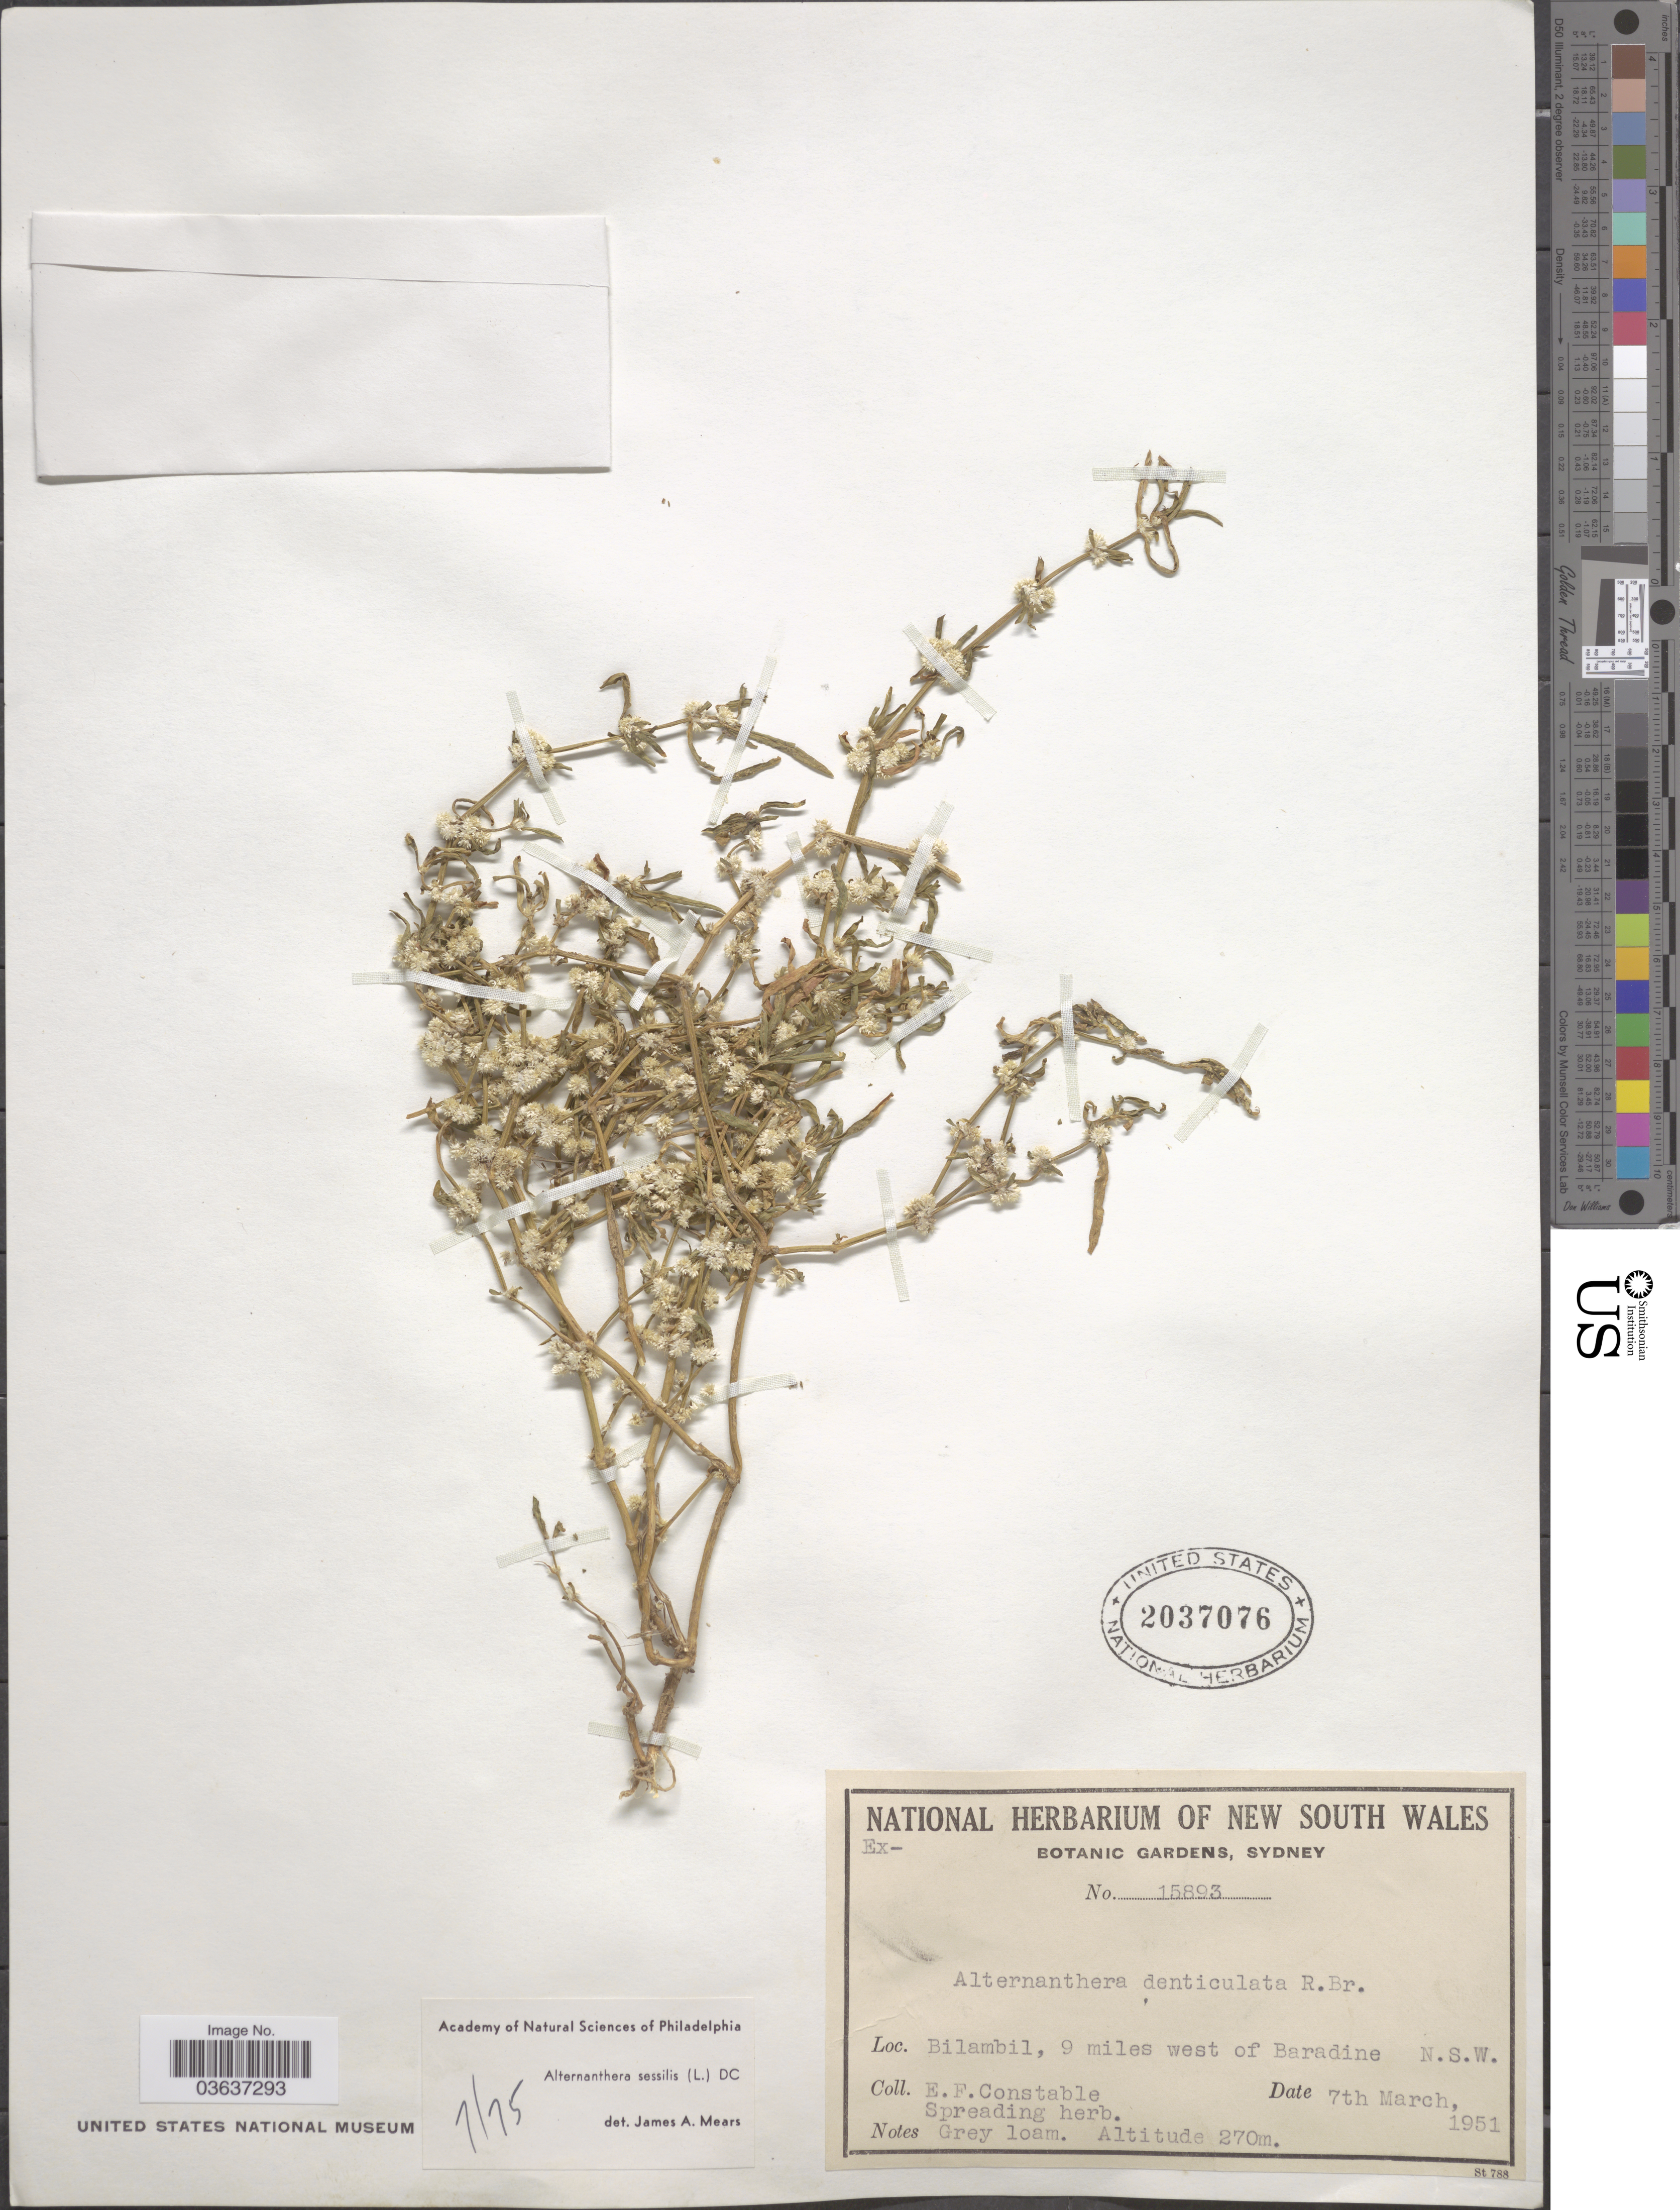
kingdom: Plantae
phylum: Tracheophyta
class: Magnoliopsida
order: Caryophyllales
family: Amaranthaceae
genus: Alternanthera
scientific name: Alternanthera sessilis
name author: (L.) DC.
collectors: E. F. Constable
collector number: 15893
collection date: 1951-03-07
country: Australia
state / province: New South Wales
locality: Bilambil, 9 miles west of Baradine.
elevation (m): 270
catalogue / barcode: US 2037076